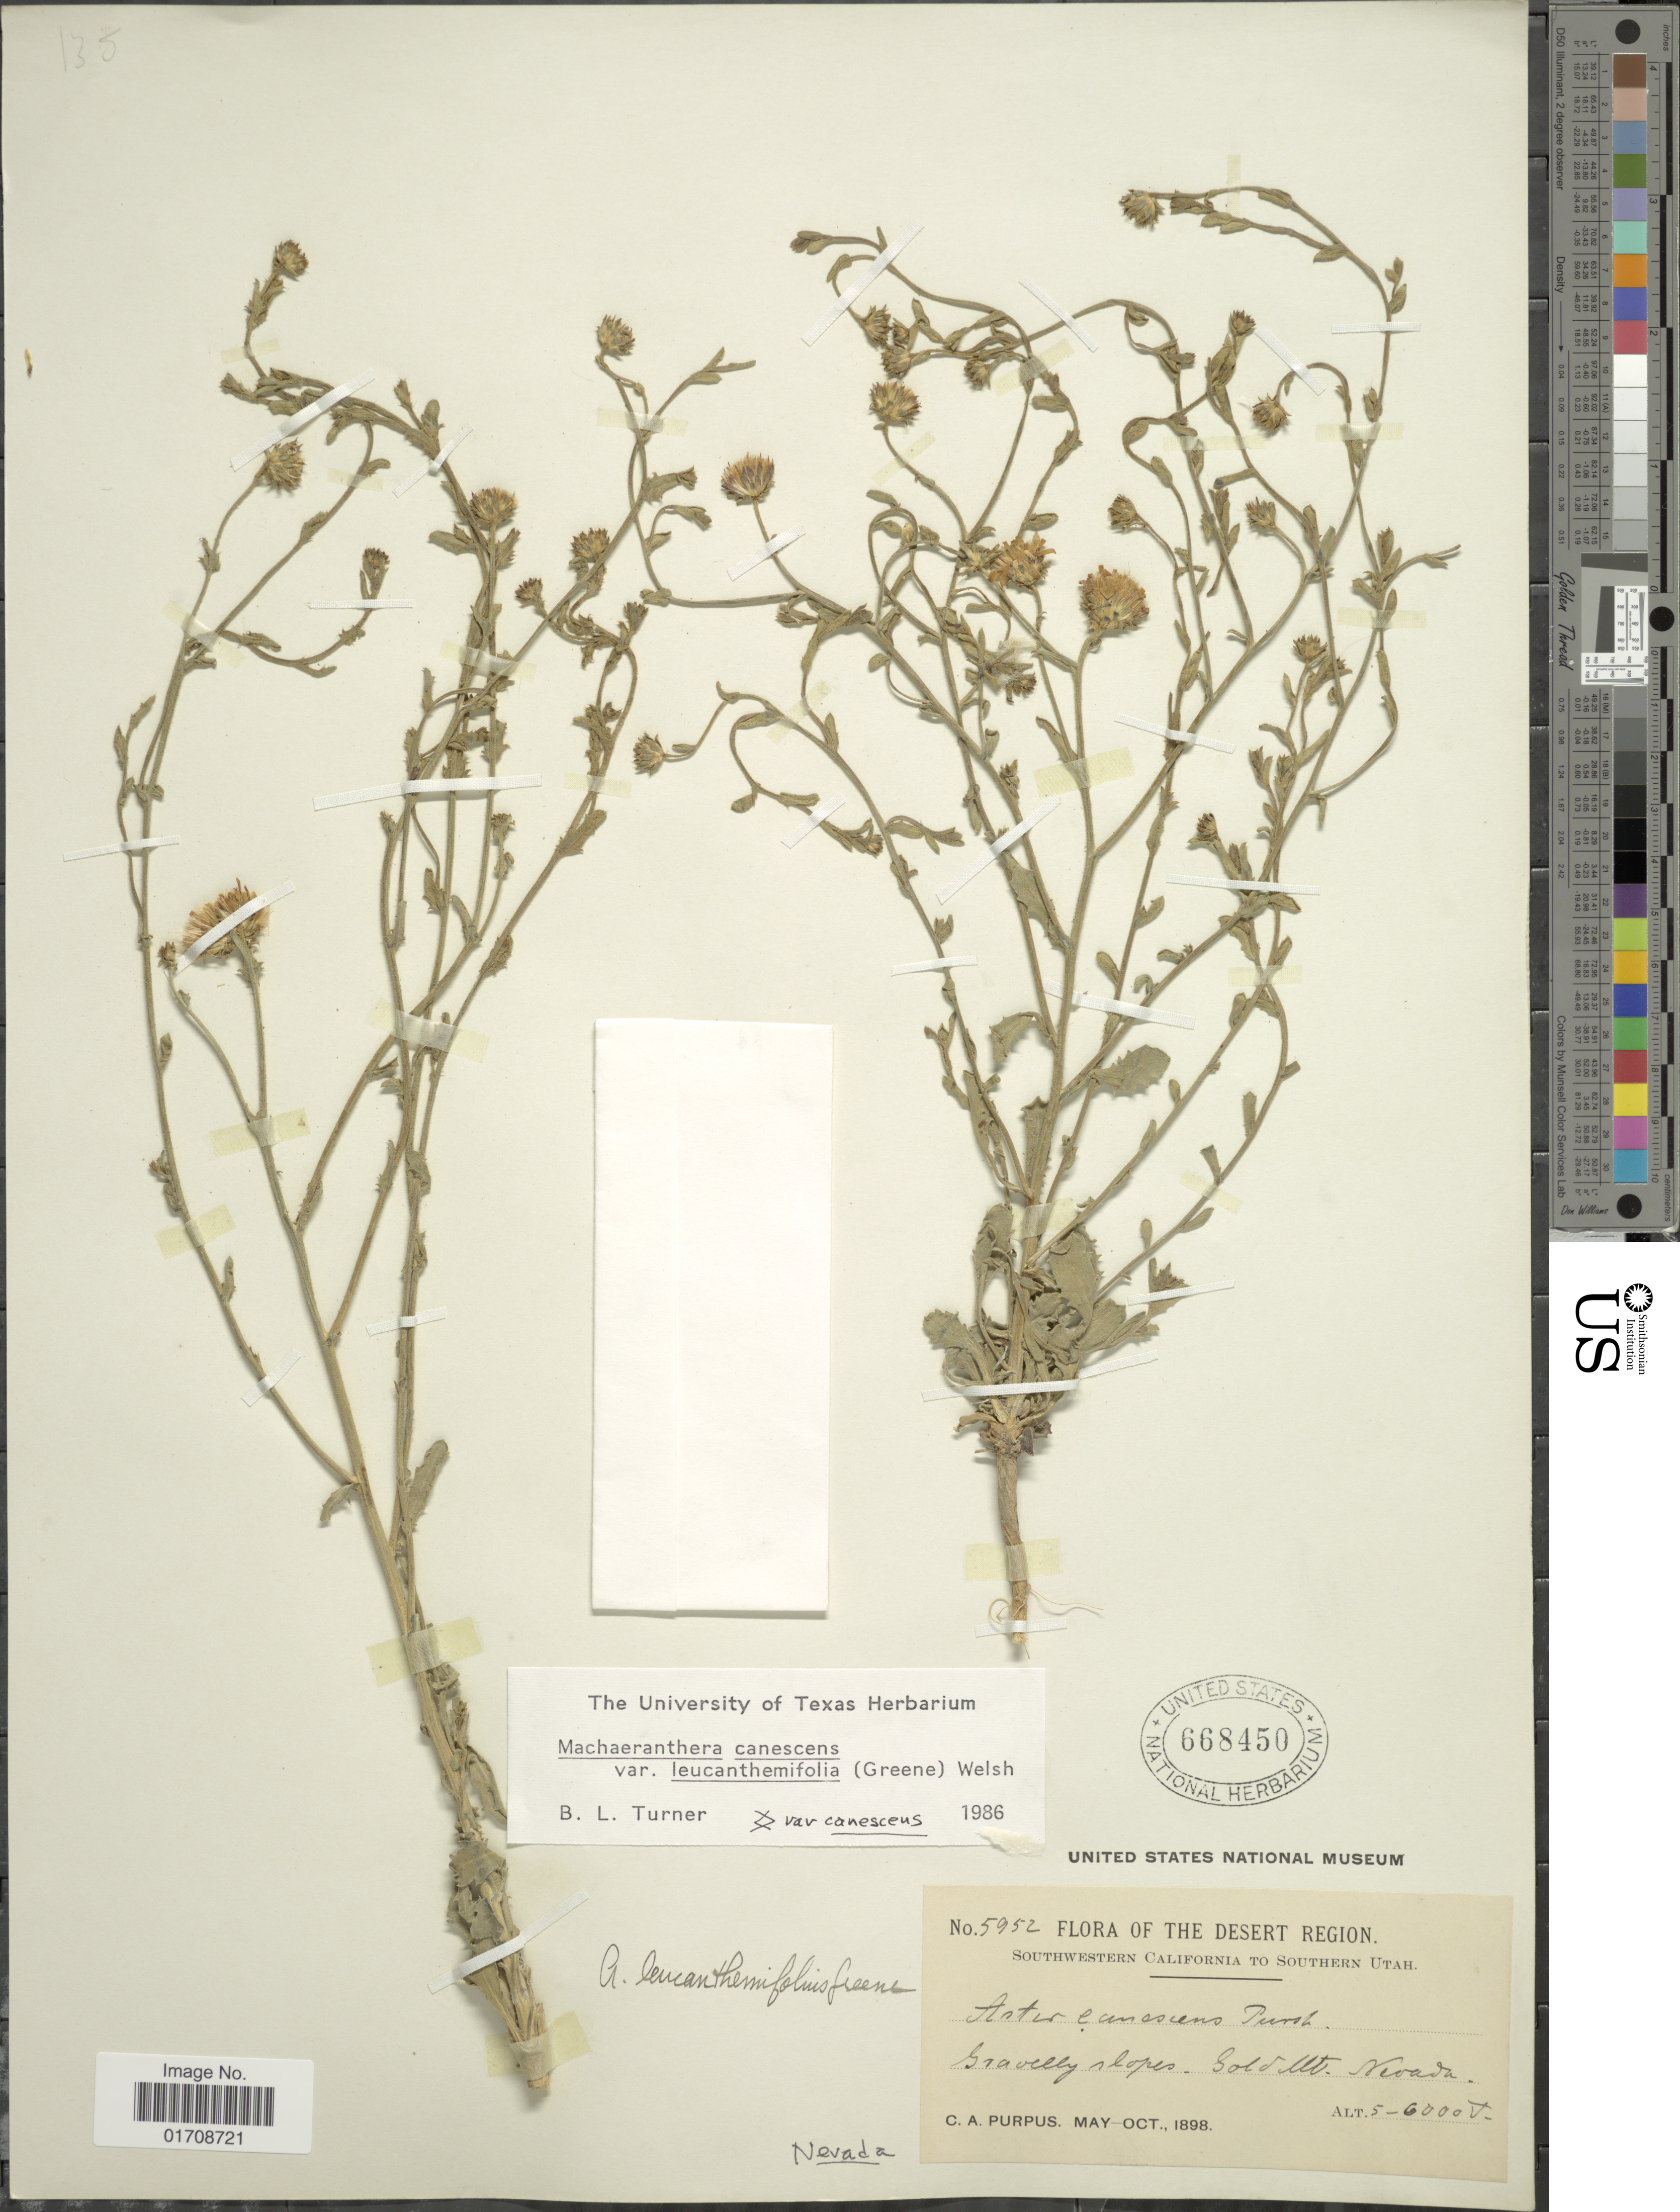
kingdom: Plantae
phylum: Tracheophyta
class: Magnoliopsida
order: Asterales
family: Asteraceae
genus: Machaeranthera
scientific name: Machaeranthera canescens var. leucanthemifolius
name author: (Greene) S.L. Welsh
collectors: C. A. Purpus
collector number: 5952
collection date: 1898-05/1898-10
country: United States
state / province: Nevada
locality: Desert Region, Gold Mts.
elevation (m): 1524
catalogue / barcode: US 668450